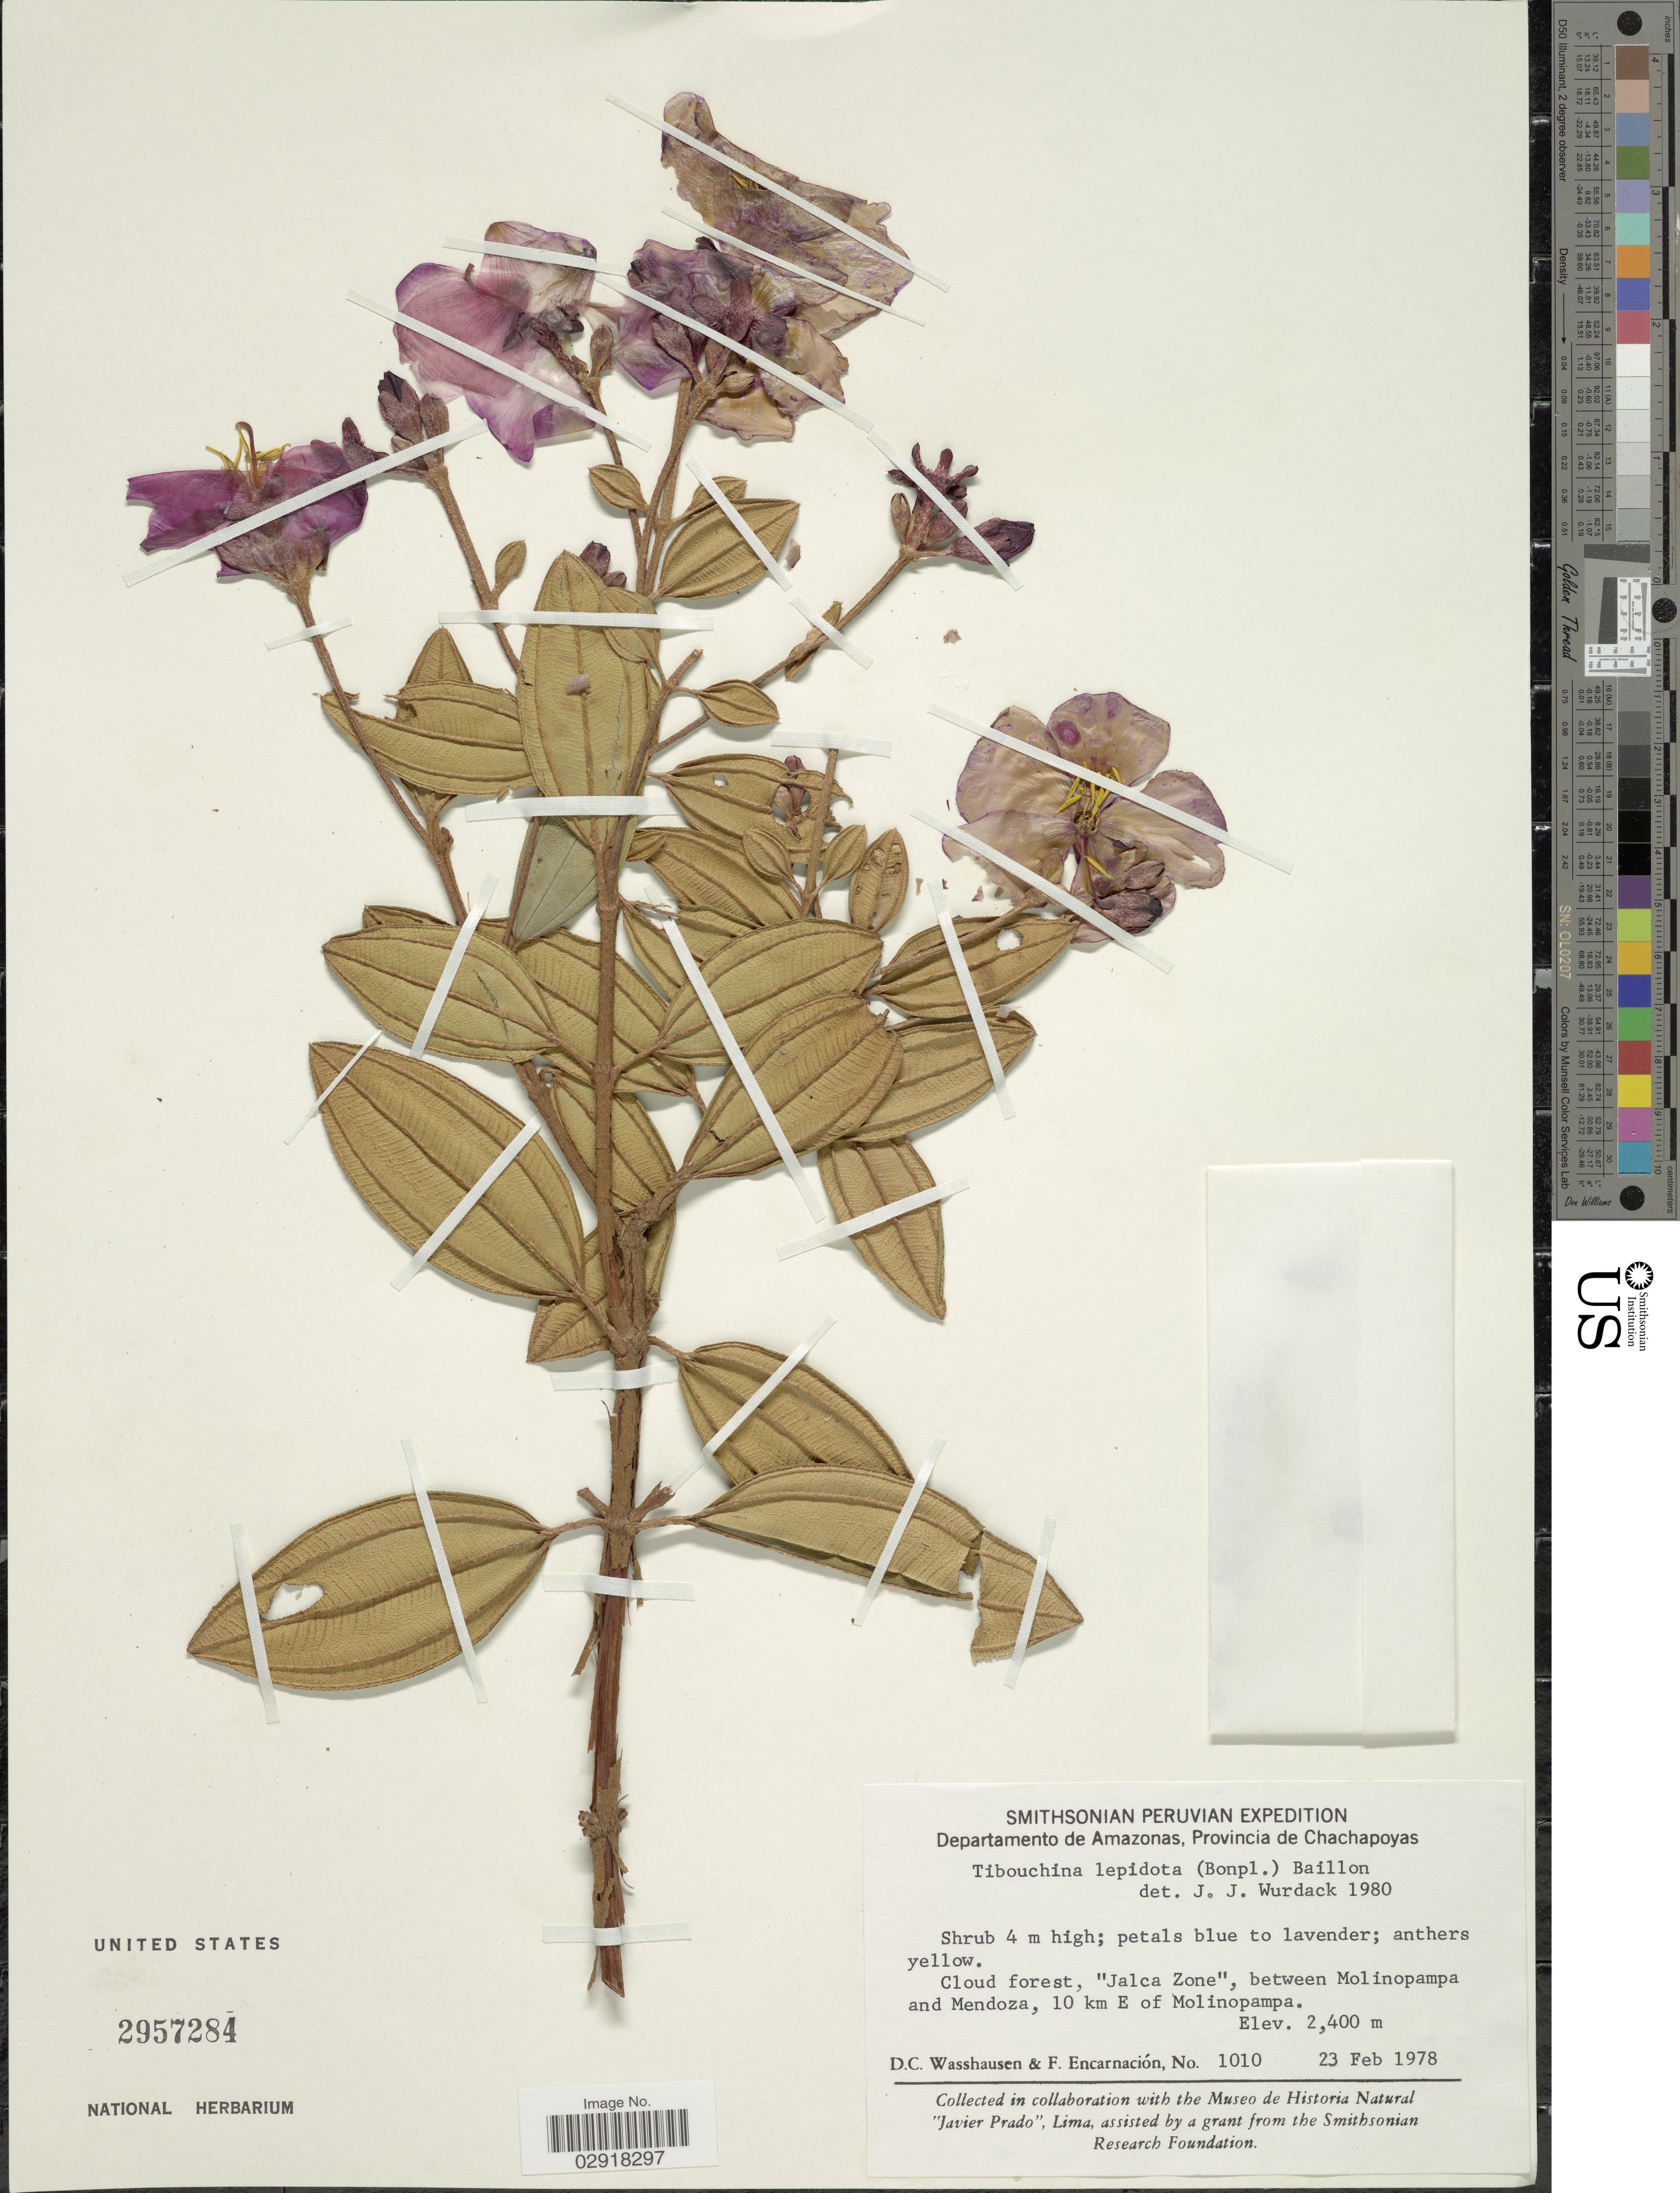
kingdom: Plantae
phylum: Tracheophyta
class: Magnoliopsida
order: Myrtales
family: Melastomataceae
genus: Andesanthus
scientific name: Andesanthus lepidotus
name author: (Humb. & Bonpl.) P.J.F. Guim. & Michelang.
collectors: D. C. Wasshausen & F. Encarnación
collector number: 1010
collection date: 1978-02-23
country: Peru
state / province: Amazonas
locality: Departamentod de Amazonas, Provincia de Chachapoyas, Cloud forest, "Jalca Zone", between Molinopampa and Mendoza, 10 km E of Molinopampa.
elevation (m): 2400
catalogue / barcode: US 2957284